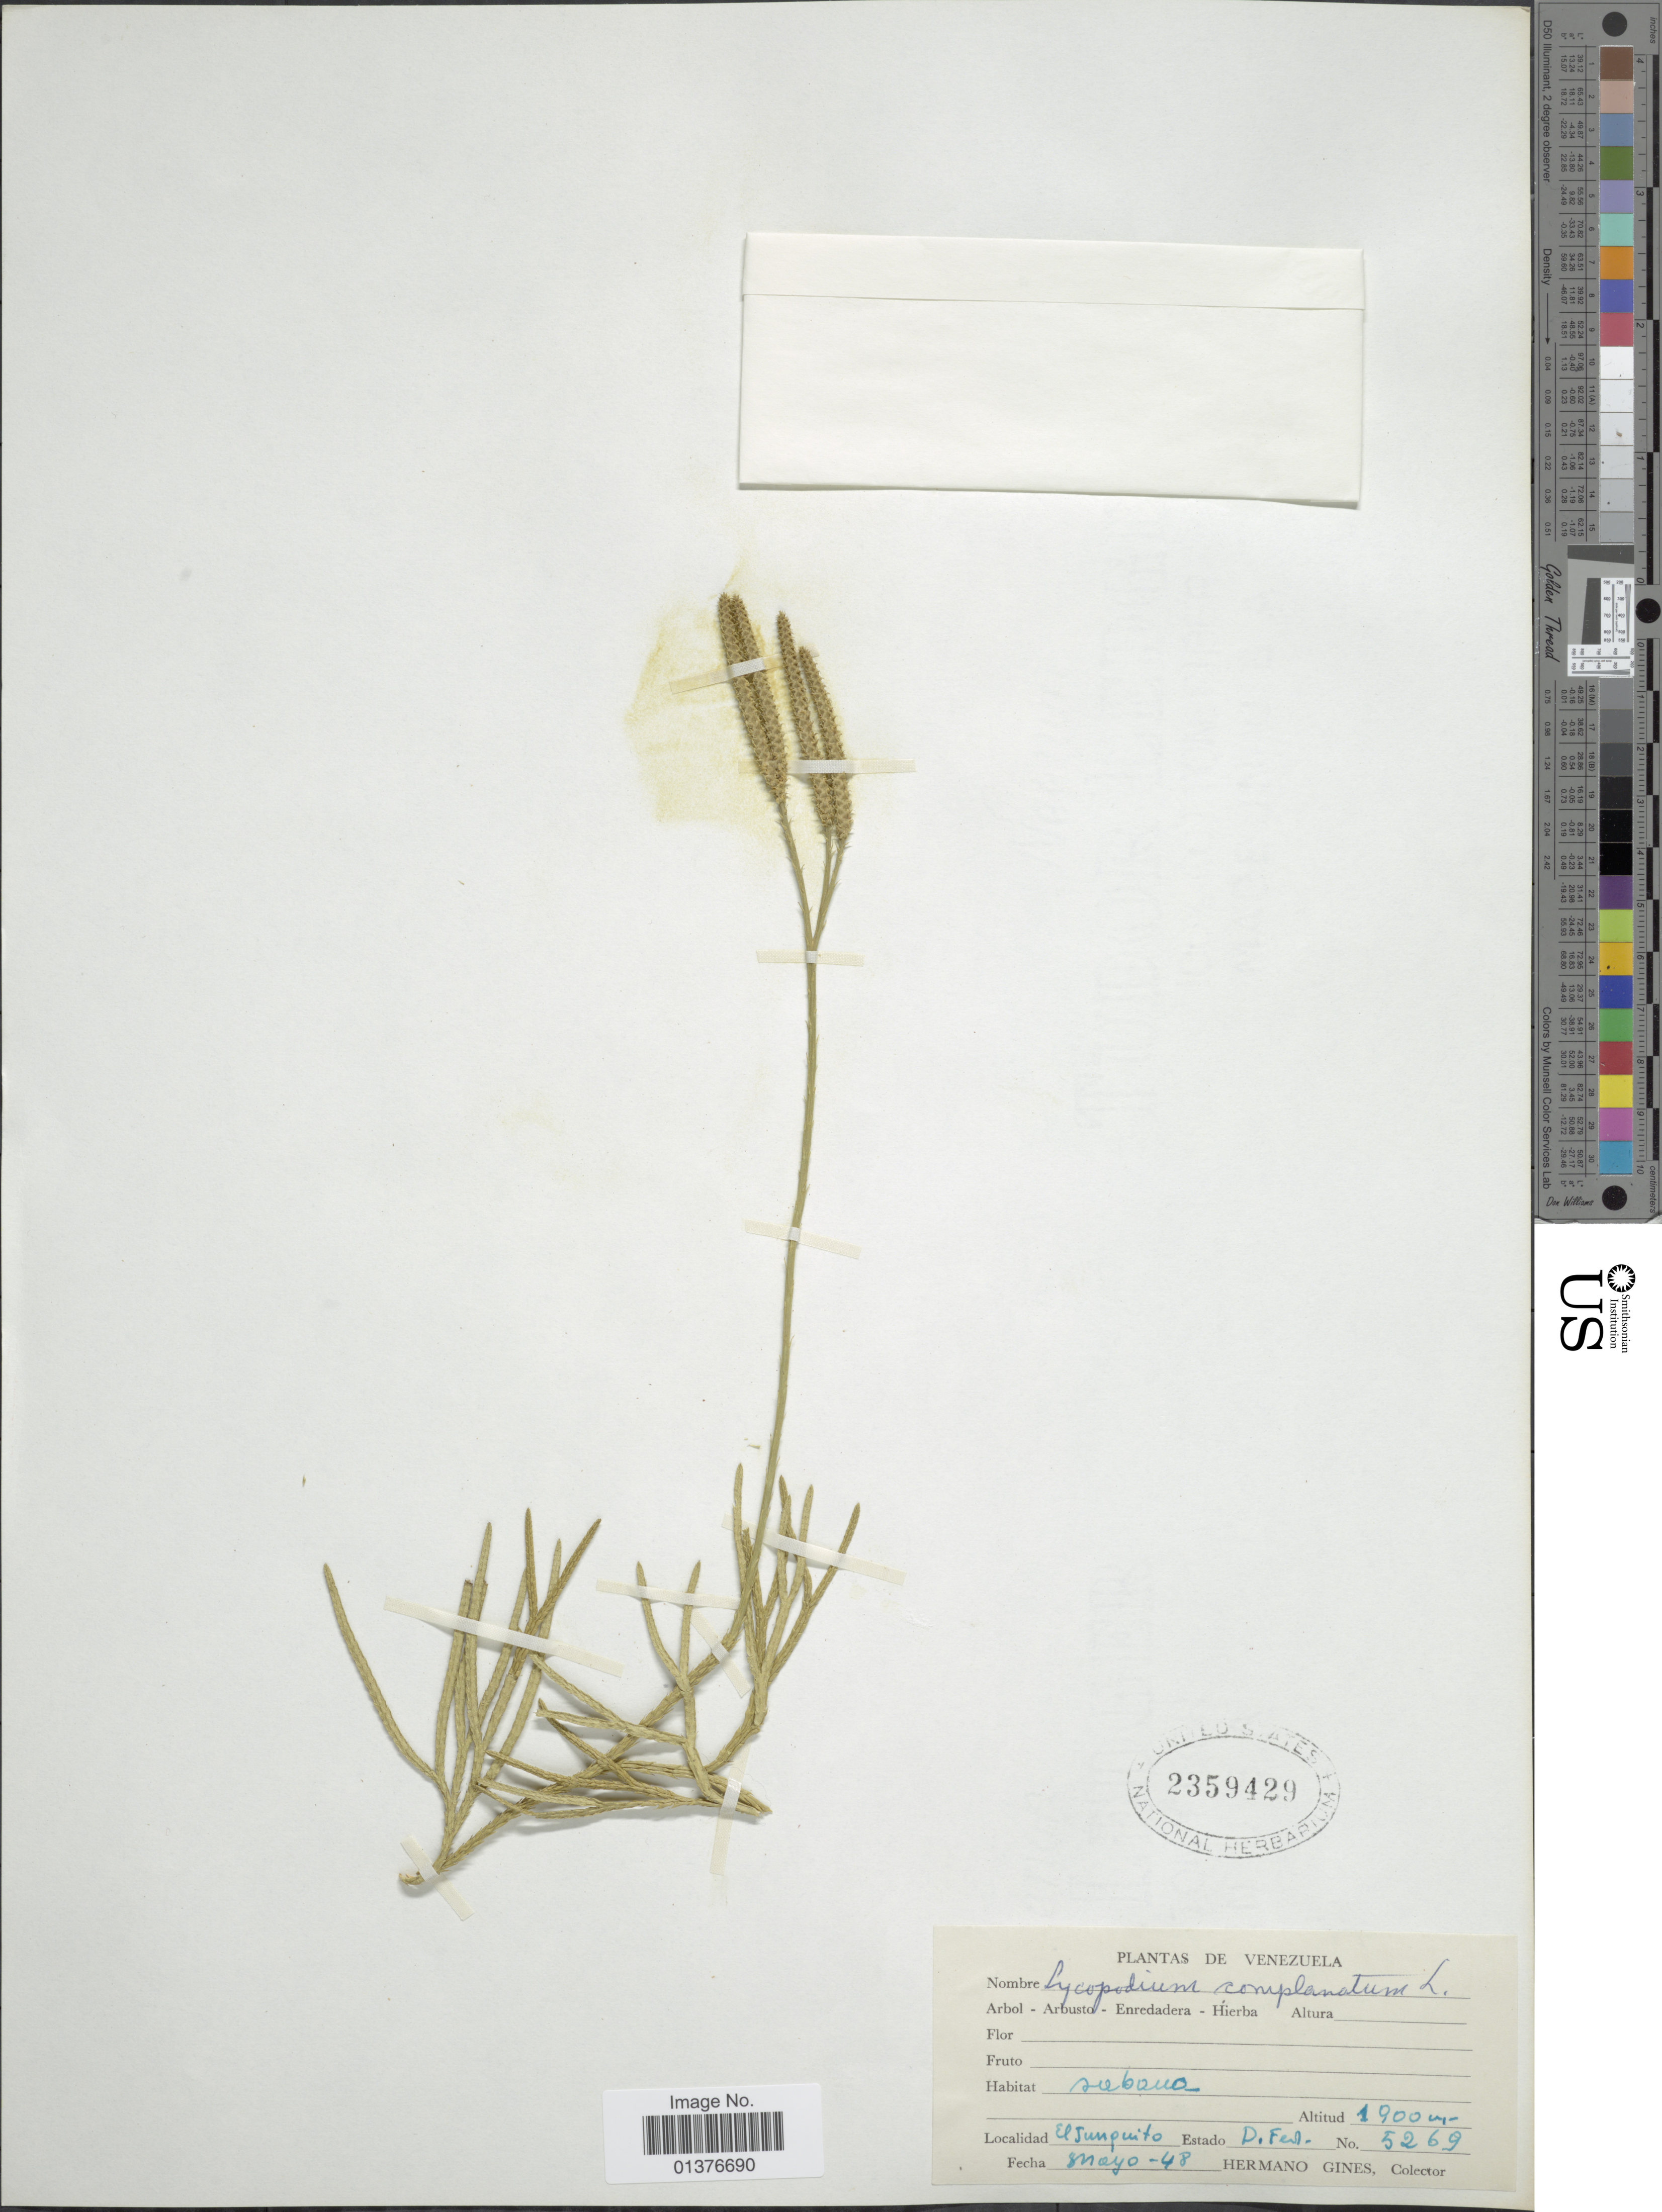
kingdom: Plantae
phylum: Tracheophyta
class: Lycopodiopsida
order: Lycopodiales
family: Lycopodiaceae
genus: Diphasiastrum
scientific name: Diphasiastrum thyoides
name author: (Humb. & Bonpl. ex Willd.) Holub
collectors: Bro. Gines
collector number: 5269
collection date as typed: Transcribed d/m/y: /5/48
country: Venezuela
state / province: Distrito Federal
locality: El Junquito, D. Fed. [Distrito Federal]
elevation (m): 1900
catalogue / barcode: US 2359429